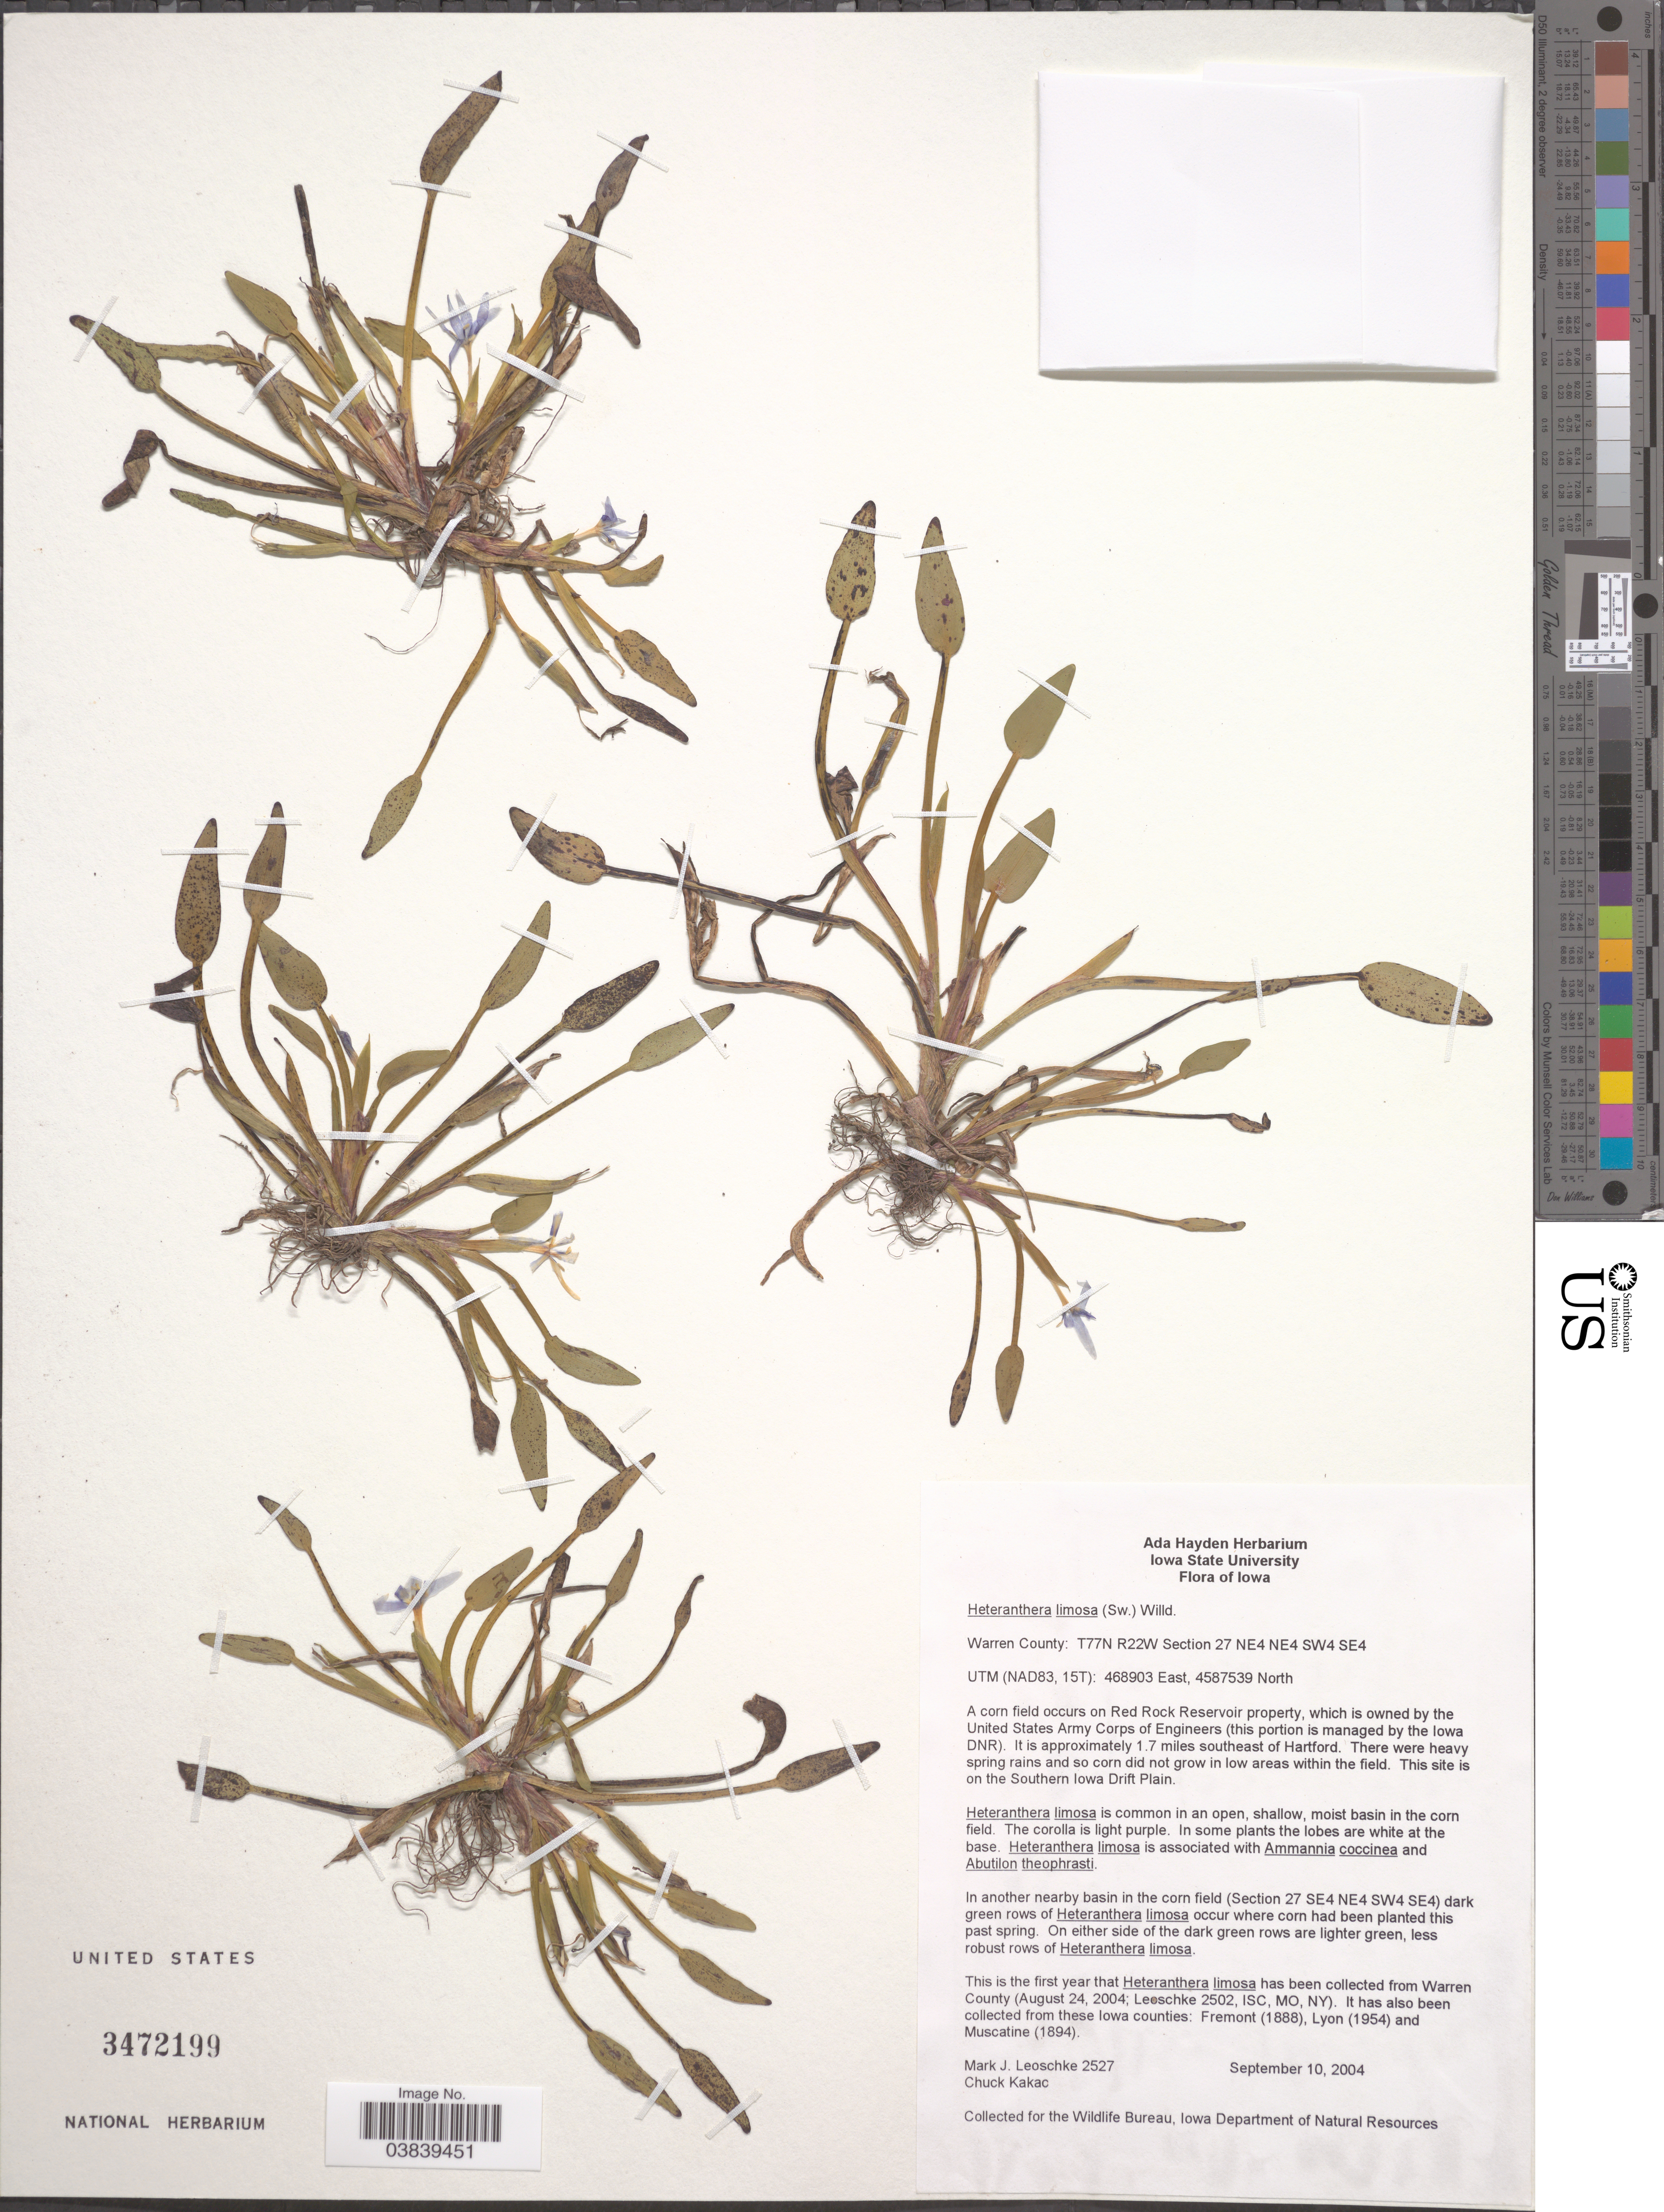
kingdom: Plantae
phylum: Tracheophyta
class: Liliopsida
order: Commelinales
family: Pontederiaceae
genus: Heteranthera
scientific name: Heteranthera limosa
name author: (Sw.) Willd.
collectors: M. J. Leoschke & C. Kakac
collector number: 2527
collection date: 2004-09-10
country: United States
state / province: Iowa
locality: Warren County: T77N R22W Section 27 NE4 NE4 SW4 SE4. UTM (NAD83, 15T). On Red Rock Reservoir property, It is approximatelt 1.7 miles southeast of Hartford. On the Southern Iowa Drift Plain.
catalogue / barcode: US 3472199